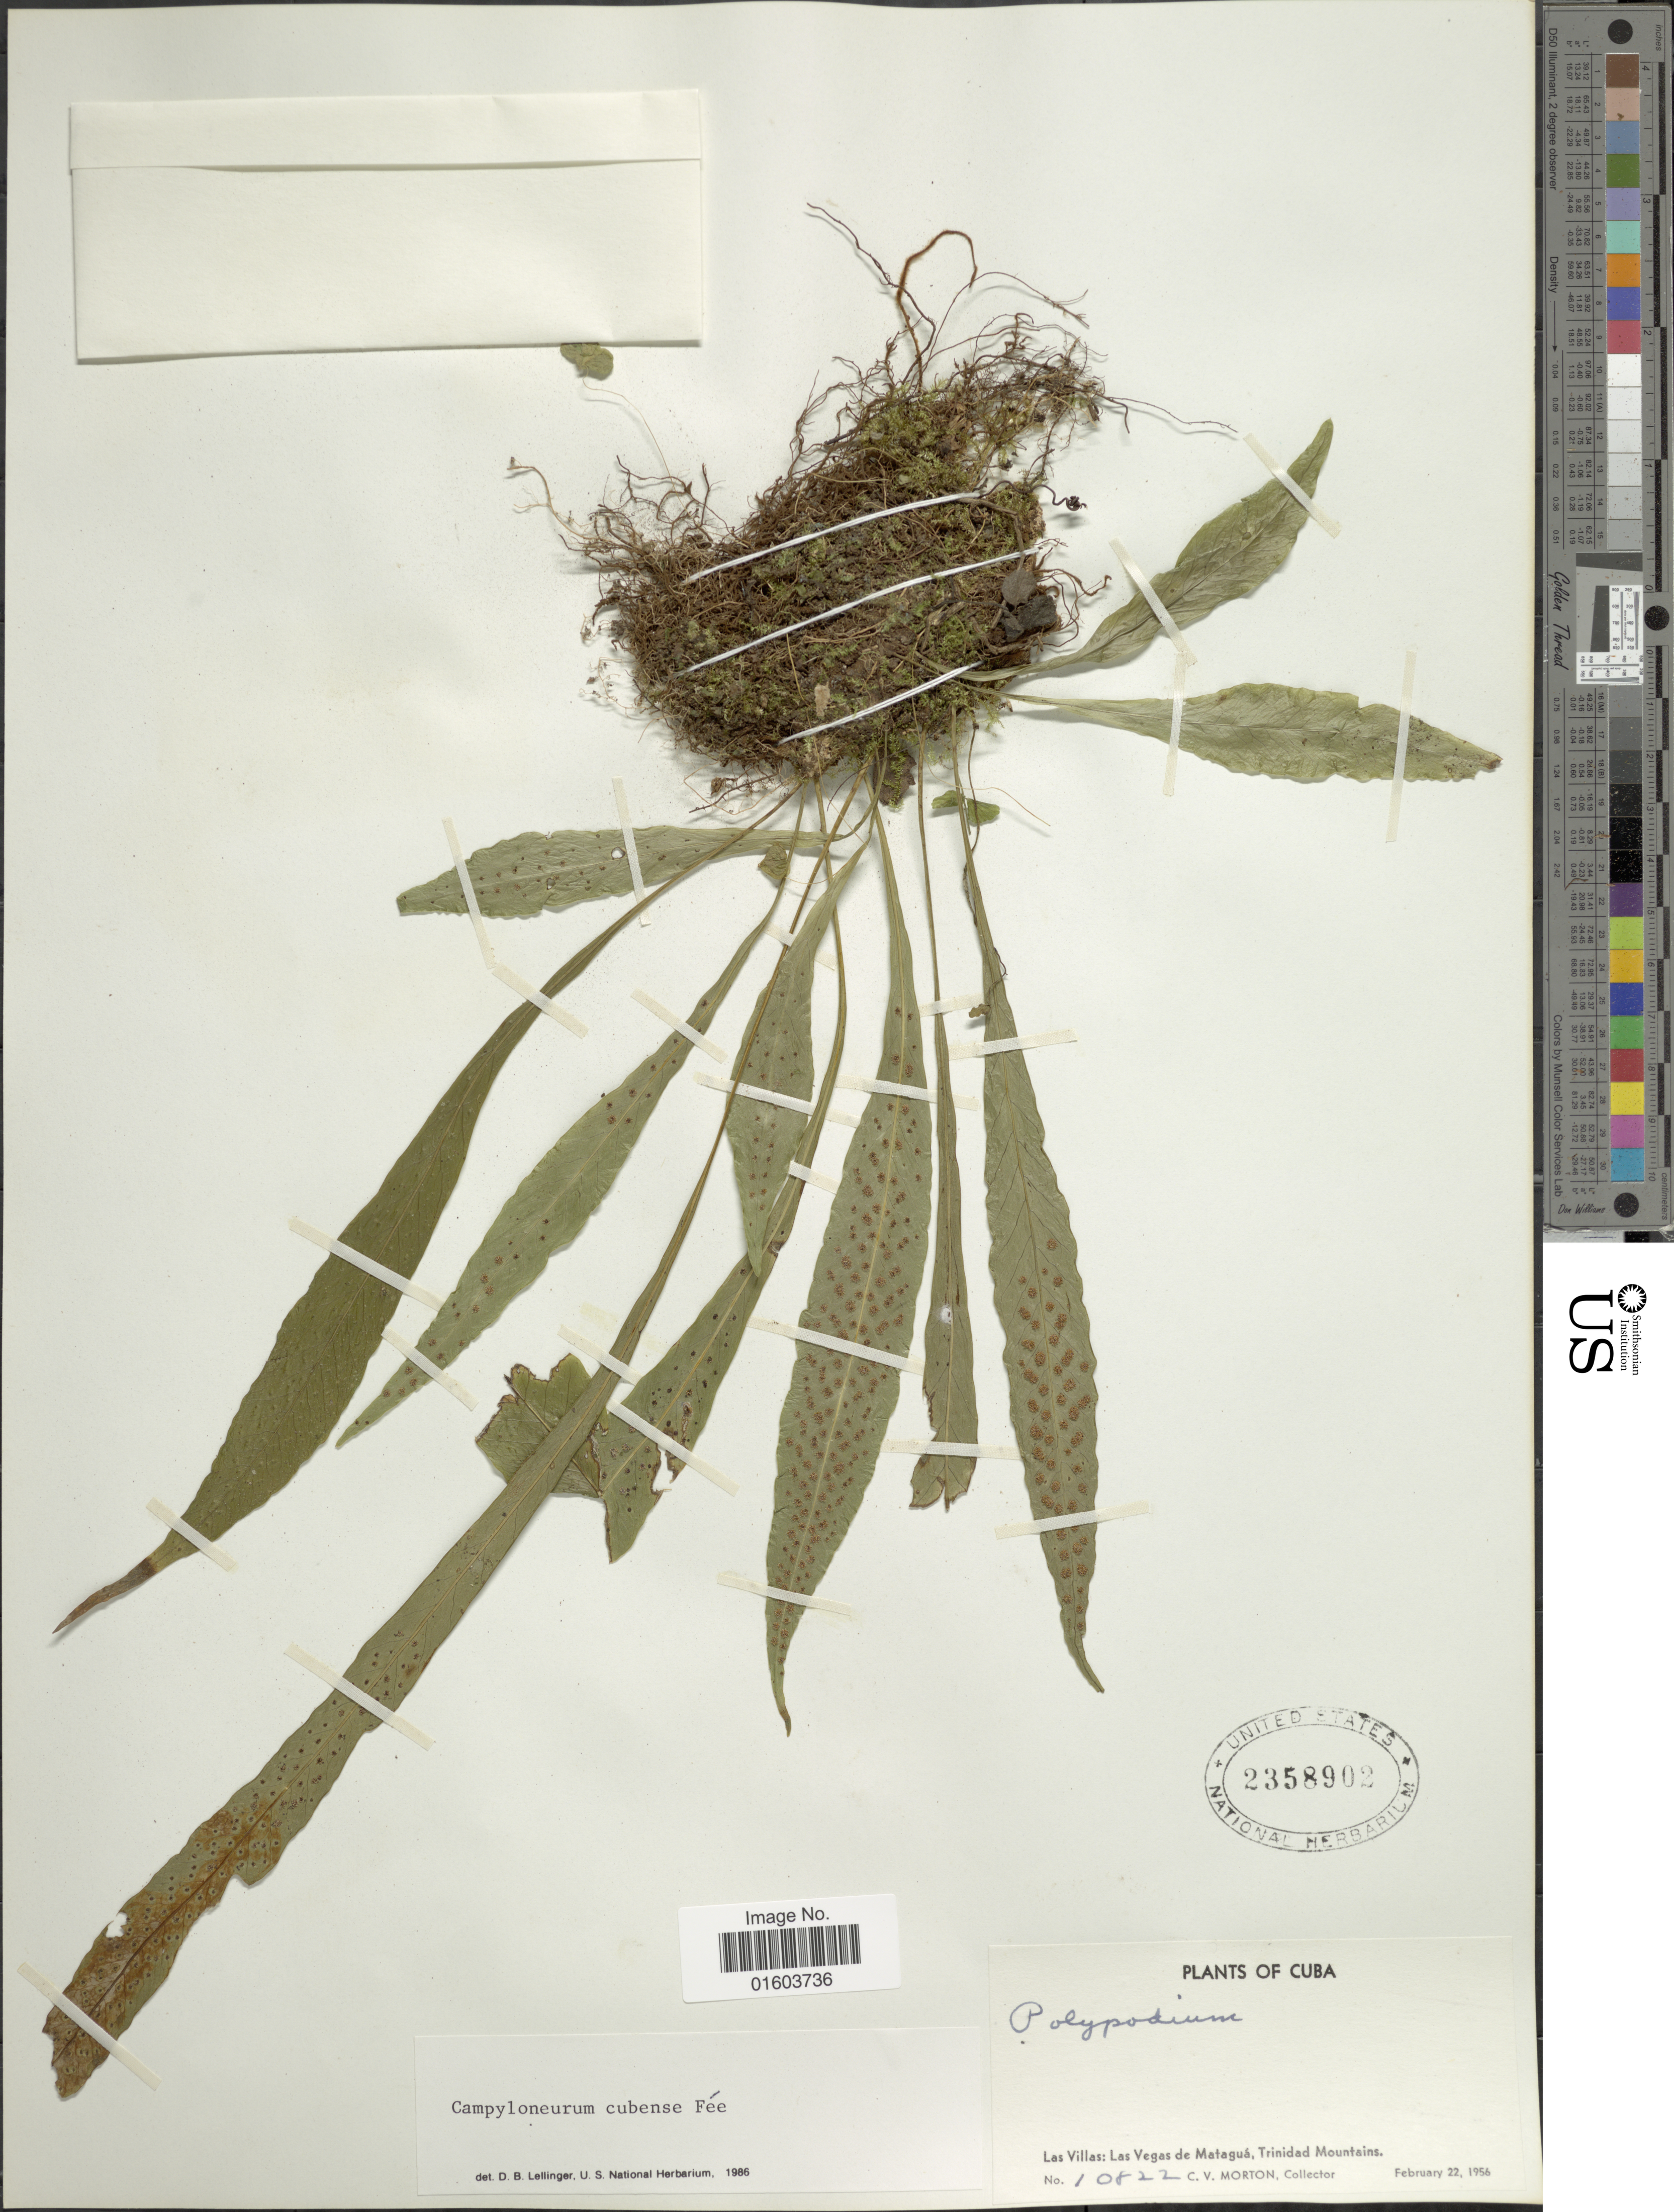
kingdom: Plantae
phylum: Tracheophyta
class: Polypodiopsida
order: Polypodiales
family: Polypodiaceae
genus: Campyloneurum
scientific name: Campyloneurum vexatum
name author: Ching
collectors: C. V. Morton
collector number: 10822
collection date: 1956-02-22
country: Cuba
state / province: Las Villas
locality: Cuba. Las Villas: Las Vegas de Matagua, Trinidad Mountains.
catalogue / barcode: US 2358902